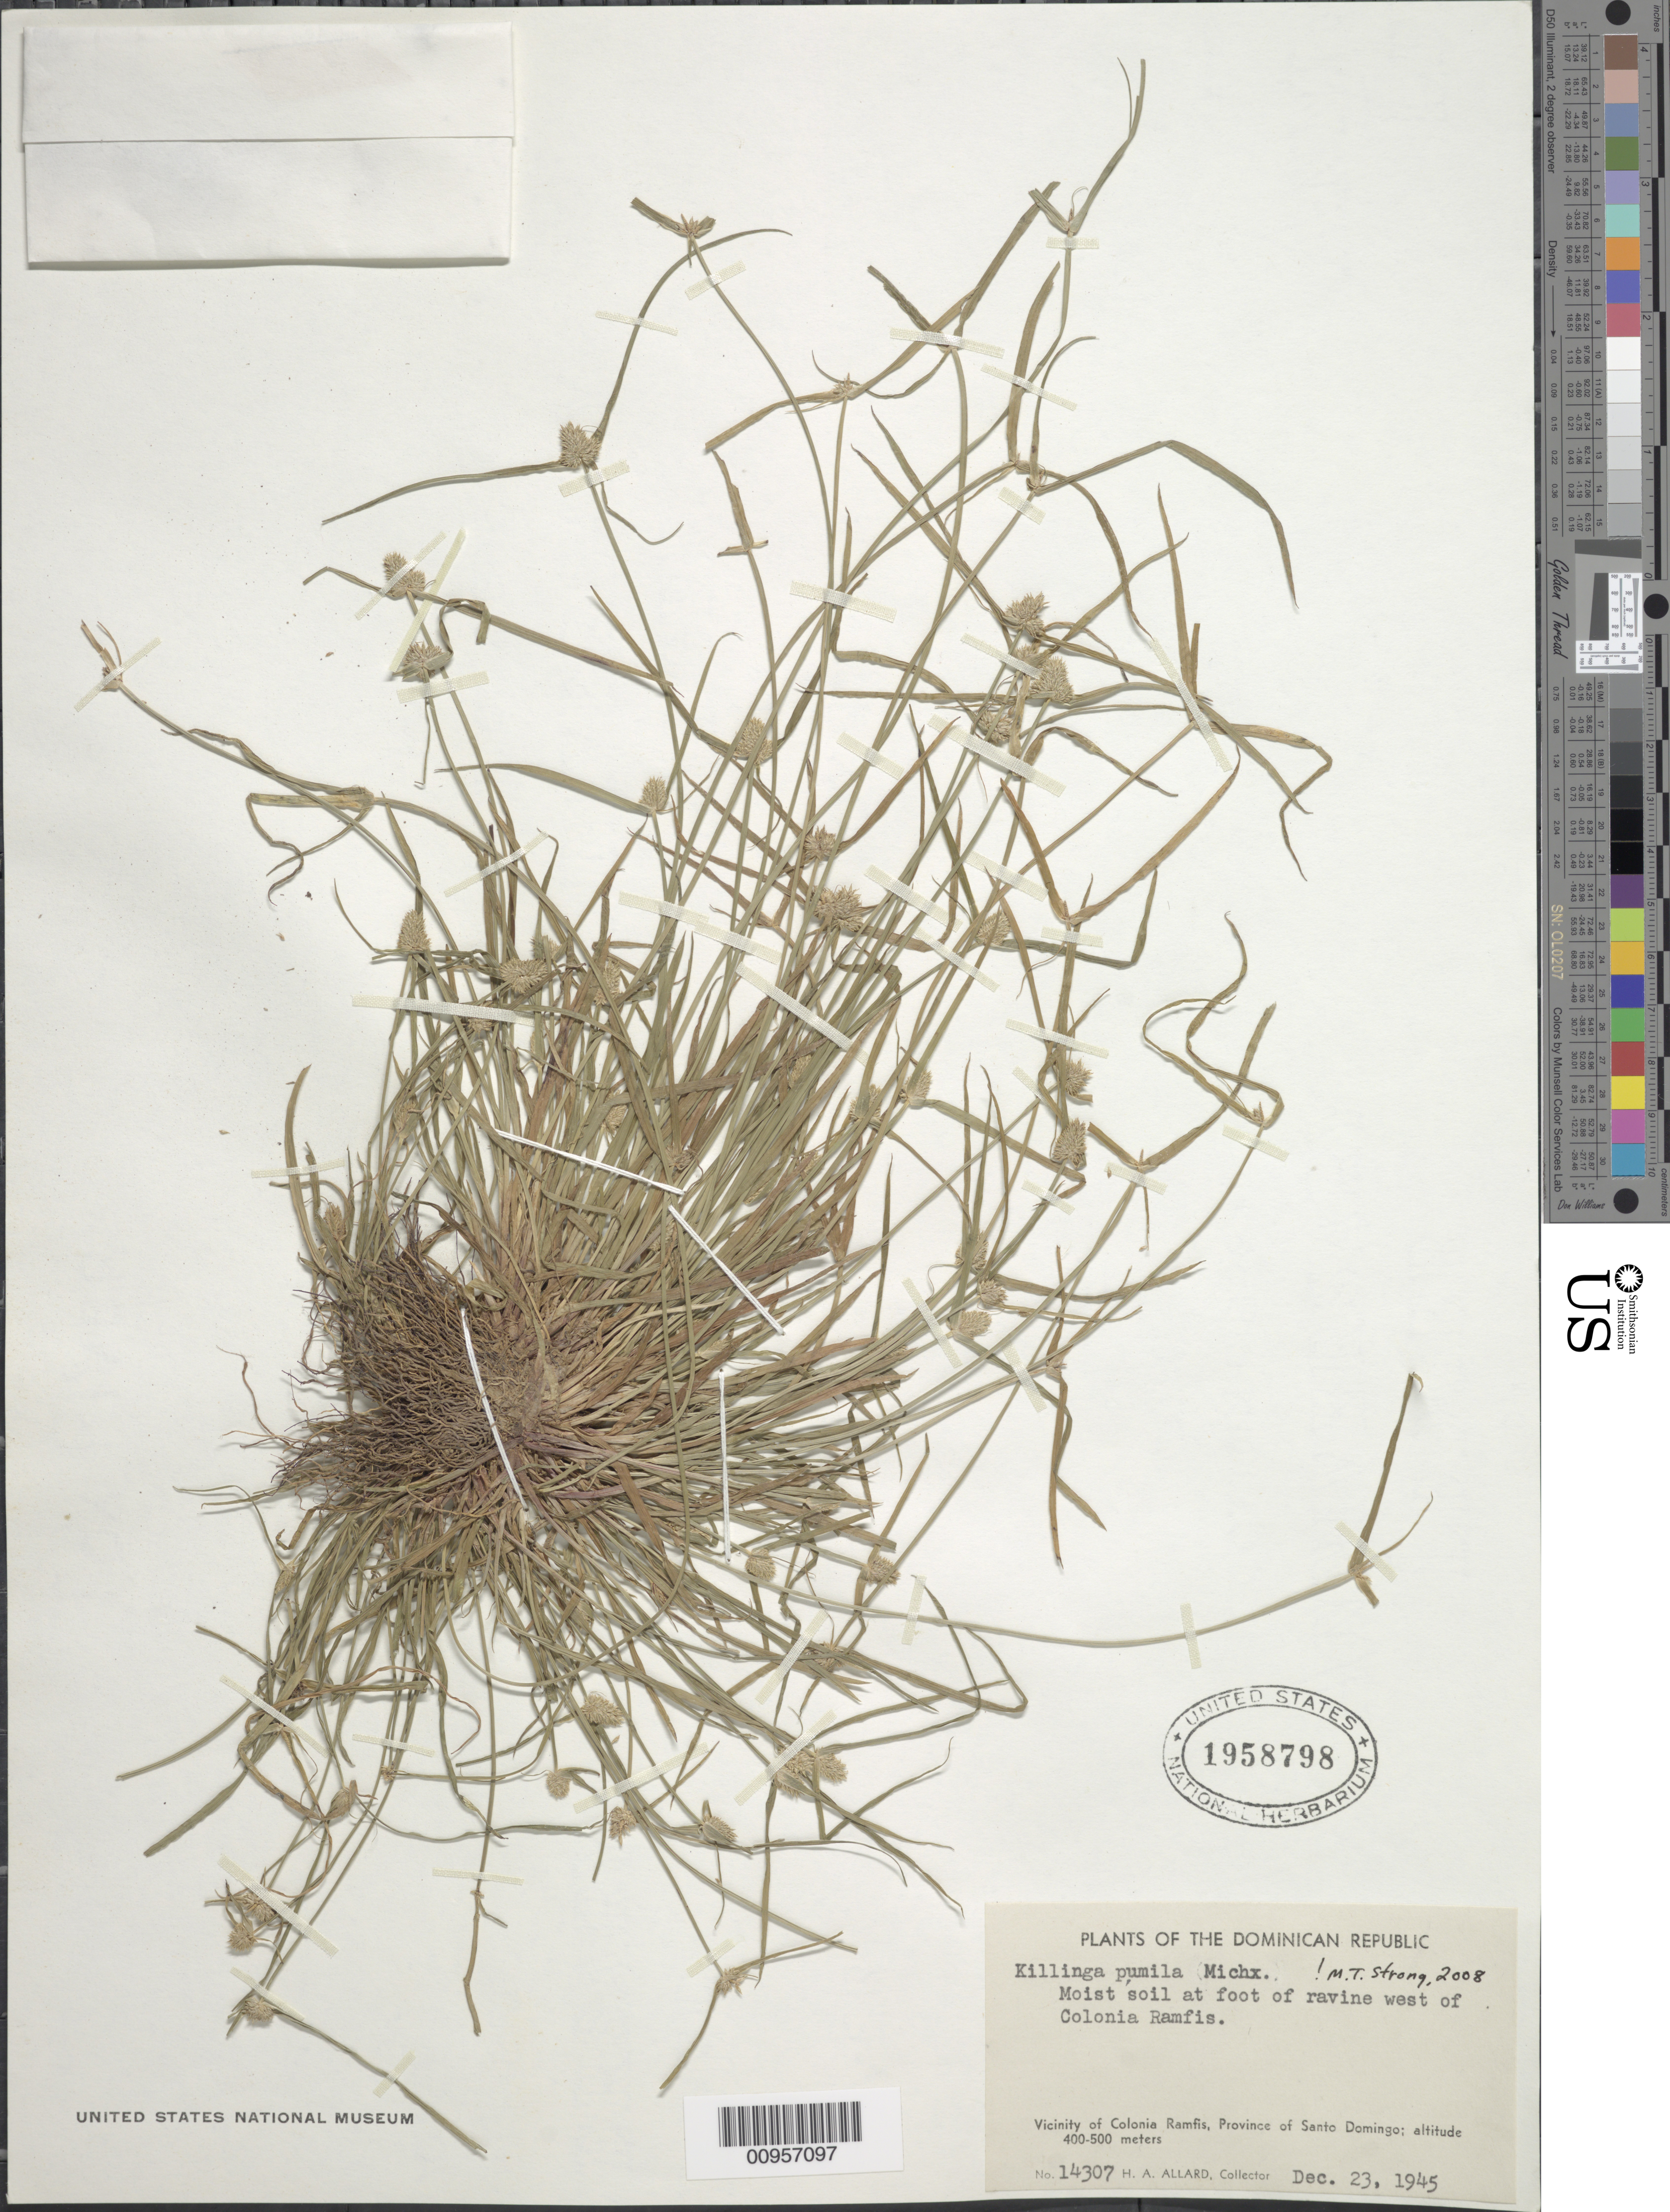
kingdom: Plantae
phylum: Tracheophyta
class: Liliopsida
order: Poales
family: Cyperaceae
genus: Cyperus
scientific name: Cyperus hortensis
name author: (Salzm. ex Steud.) Dorr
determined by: Strong, Mark T., (BOT), Smithsonian Institution - National Museum of Natural History (UNITED STATES)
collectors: H. A. Allard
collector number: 14307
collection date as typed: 23 Dec 1945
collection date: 1945-12-23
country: Dominican Republic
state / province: Santo Domingo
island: Hispaniola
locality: Vicinity of Colonia Ramfis, at foot of ravine W of Colonia Ramfis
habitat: Moist soil at foot of ravine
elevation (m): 400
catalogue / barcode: US 1958798